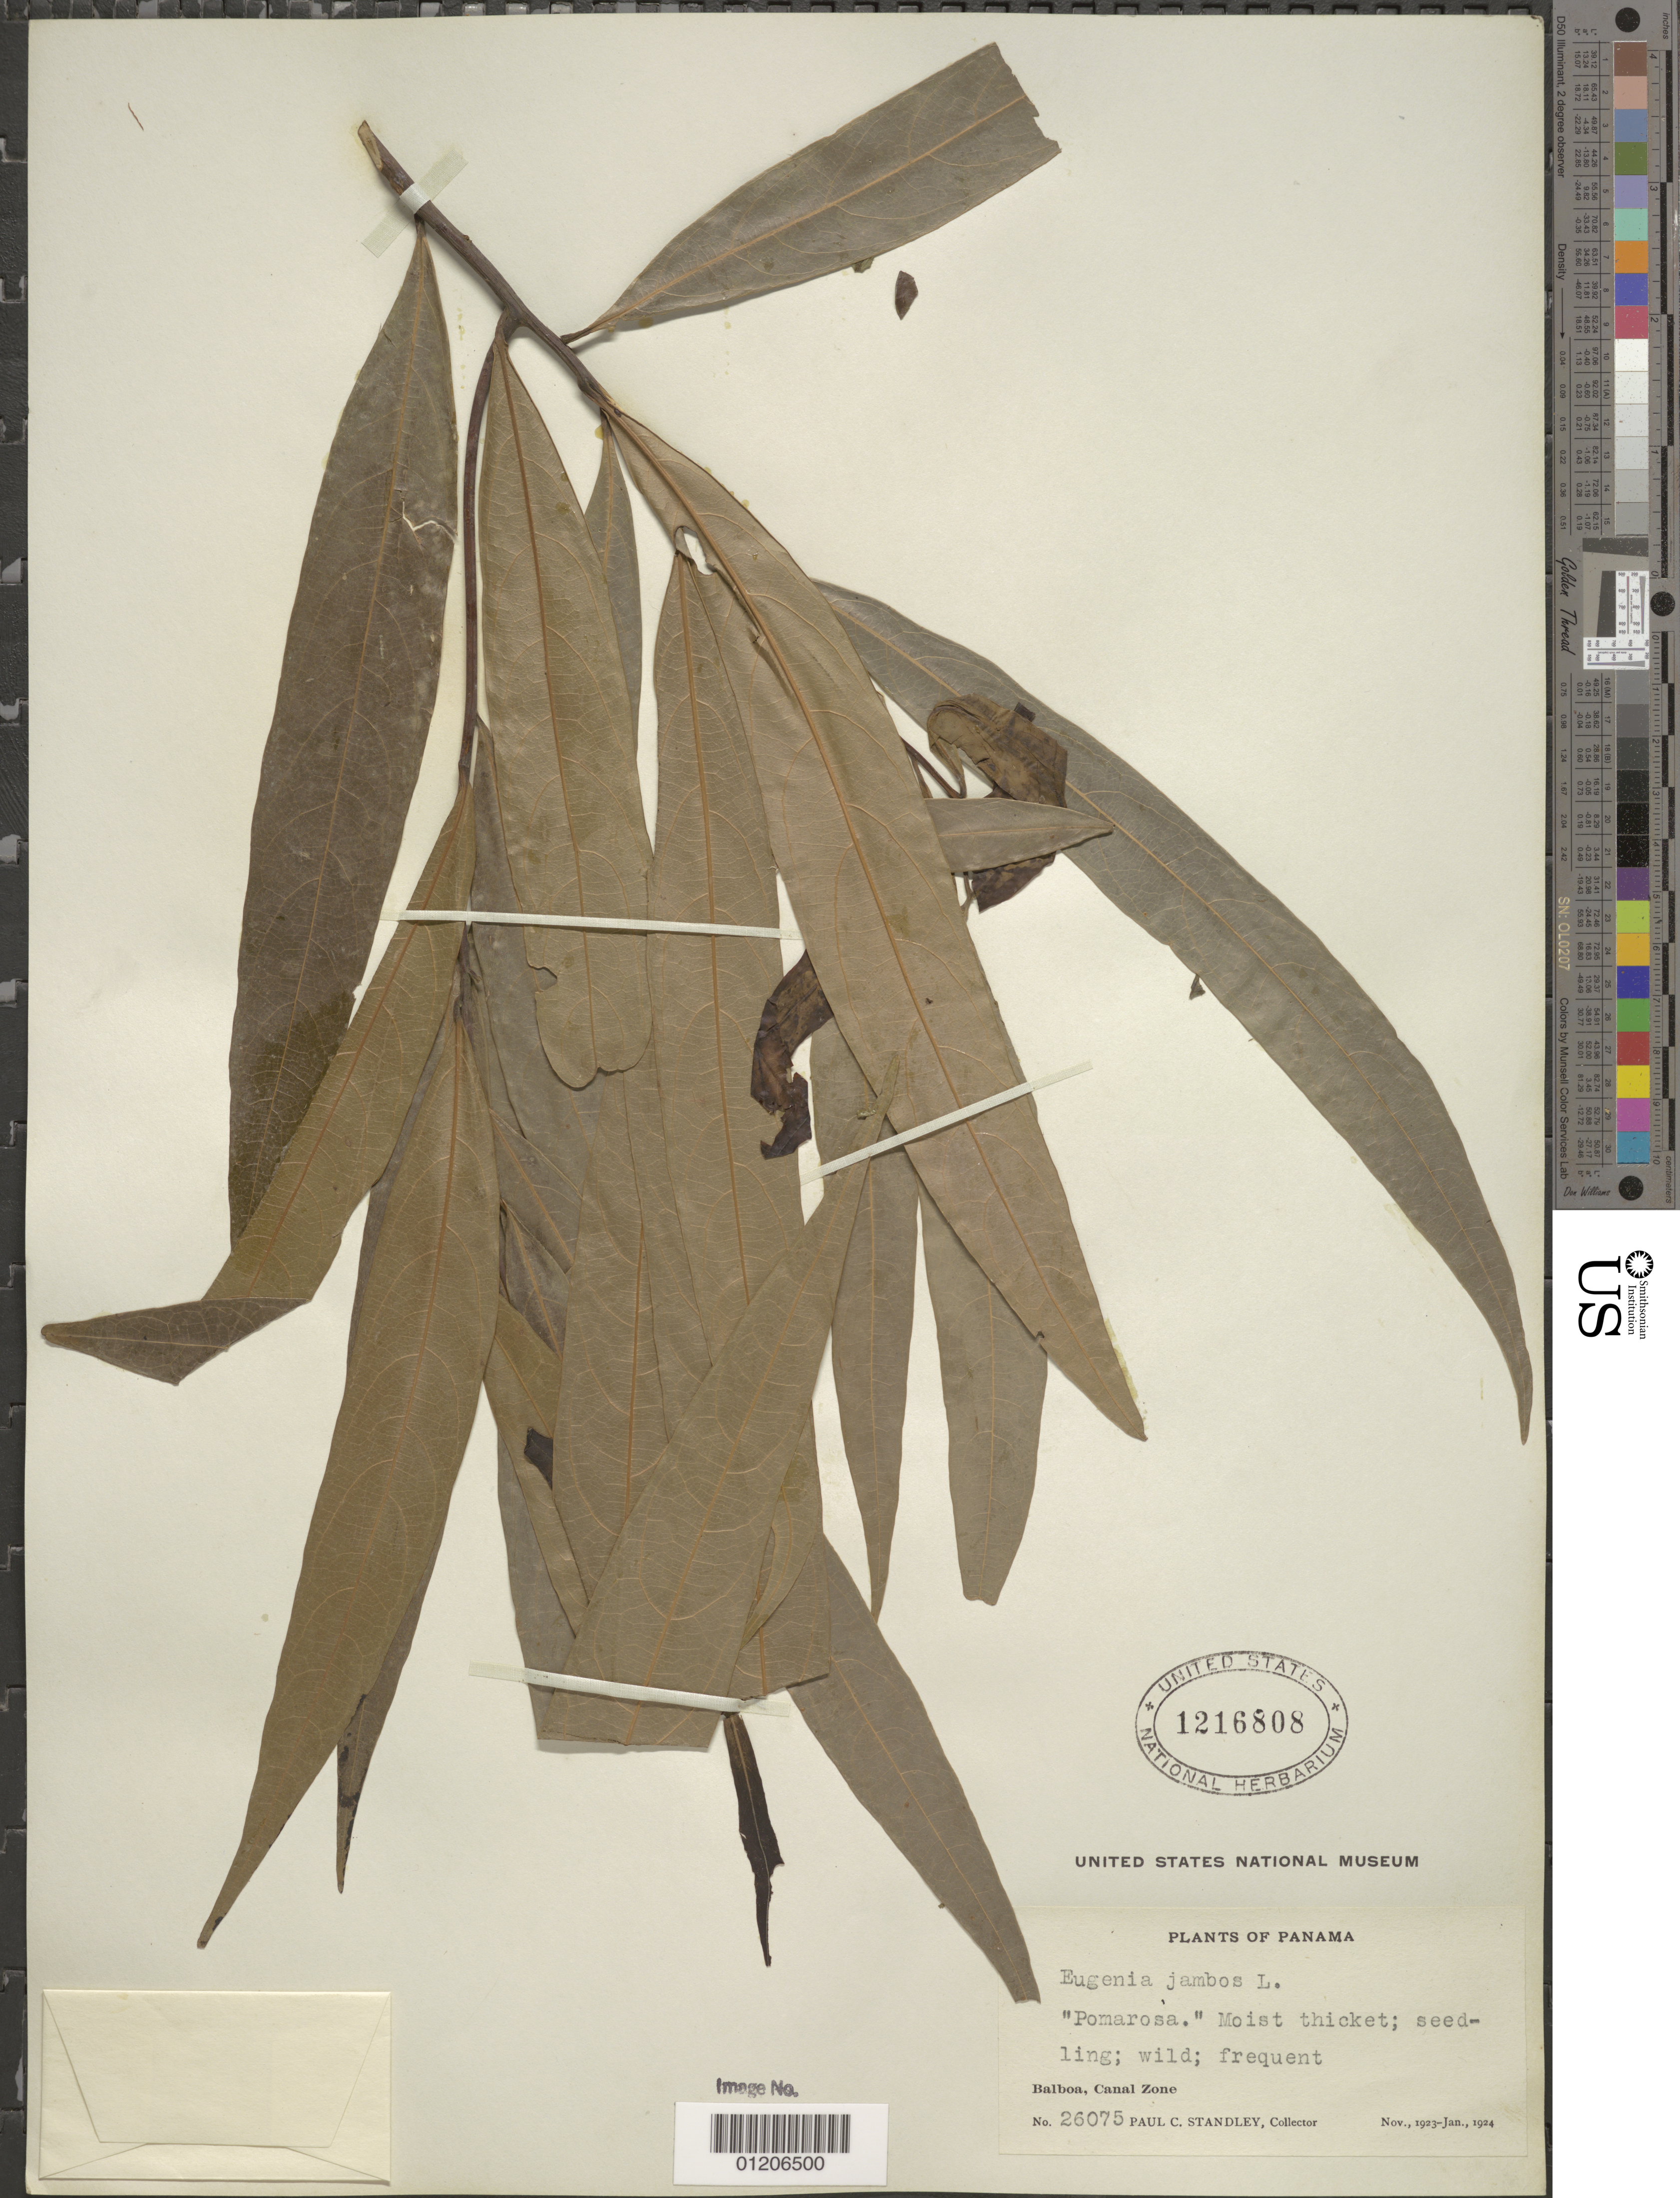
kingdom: Plantae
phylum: Tracheophyta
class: Magnoliopsida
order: Myrtales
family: Myrtaceae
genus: Syzygium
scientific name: Syzygium jambos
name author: (L.) Alston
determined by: Strong, Mark T., (BOT), Smithsonian Institution - National Museum of Natural History (UNITED STATES)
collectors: P. C. Standley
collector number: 26075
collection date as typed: Nov 1923 to -- Jan 1924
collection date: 1923-11/1924-01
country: Panama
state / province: Panamá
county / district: Canal Zone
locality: Balboa.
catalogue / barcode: US 1216808